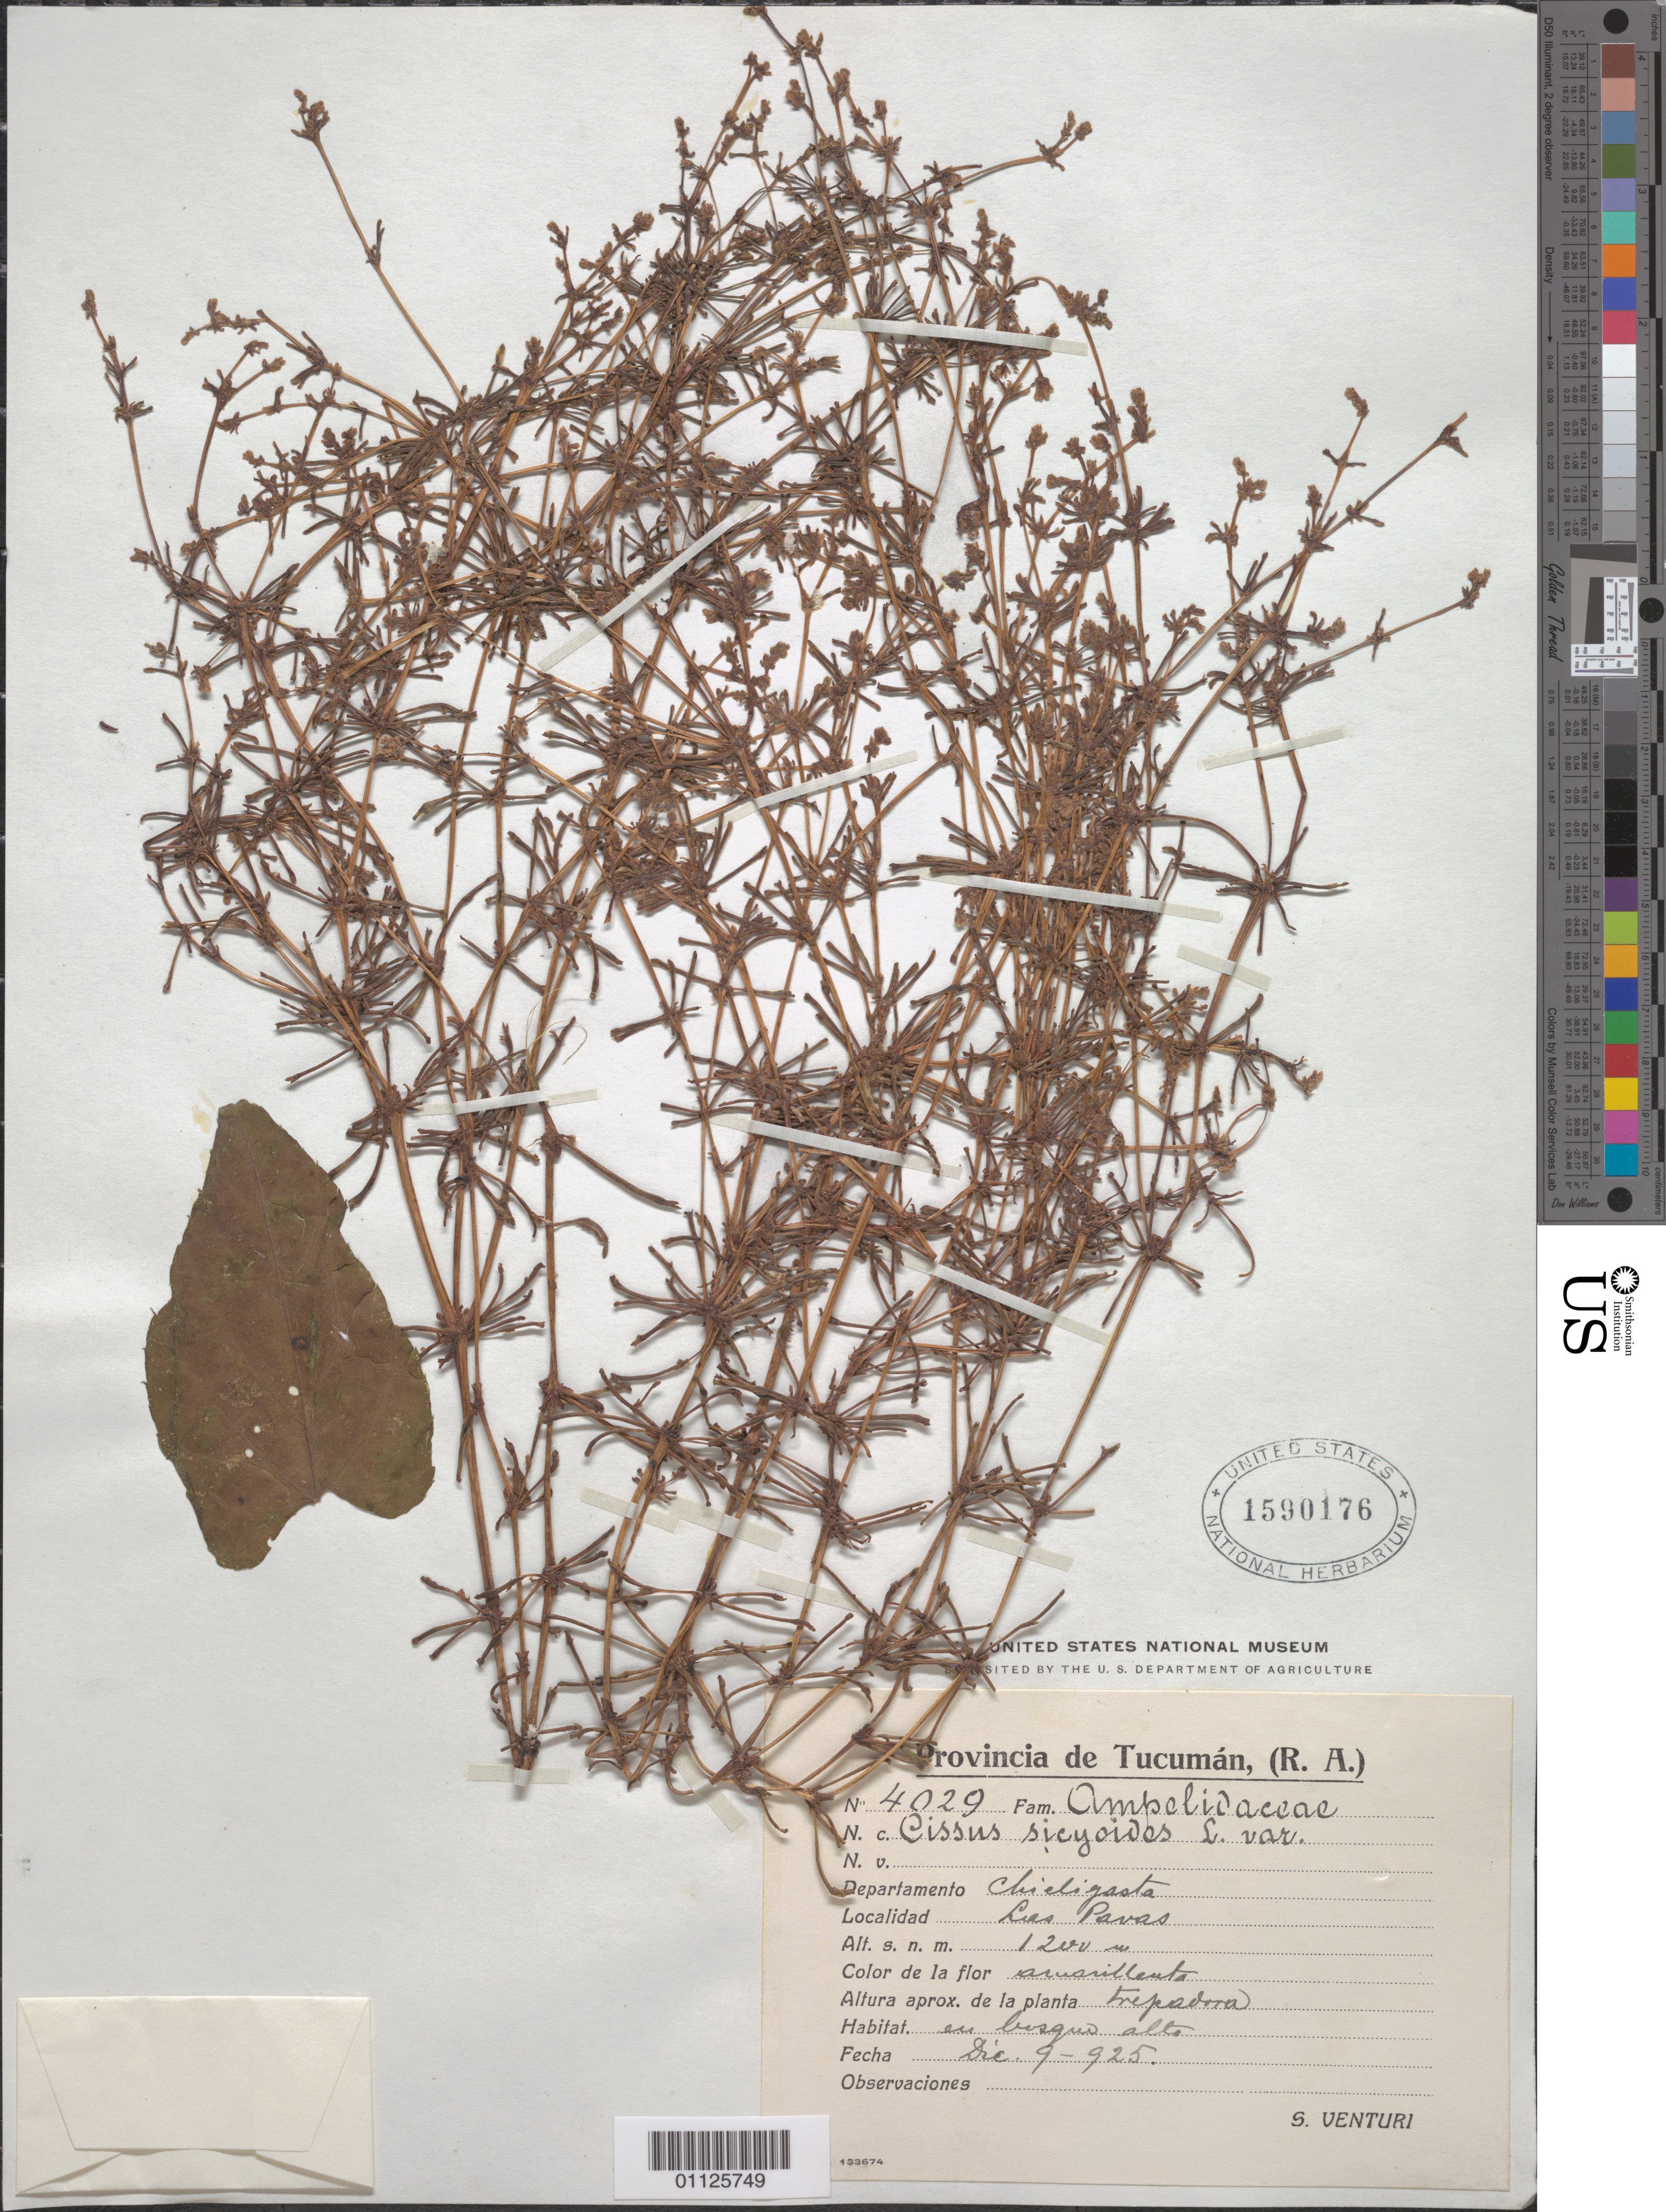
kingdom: Plantae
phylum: Tracheophyta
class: Magnoliopsida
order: Vitales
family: Vitaceae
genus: Cissus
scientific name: Cissus verticillata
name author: (L.) Nicolson & C.E. Jarvis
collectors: S. Venturi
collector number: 4029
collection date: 1925-12-09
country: Argentina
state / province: Tucumán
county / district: Chichigasta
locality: Las Pavas.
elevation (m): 1200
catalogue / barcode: US 1590176